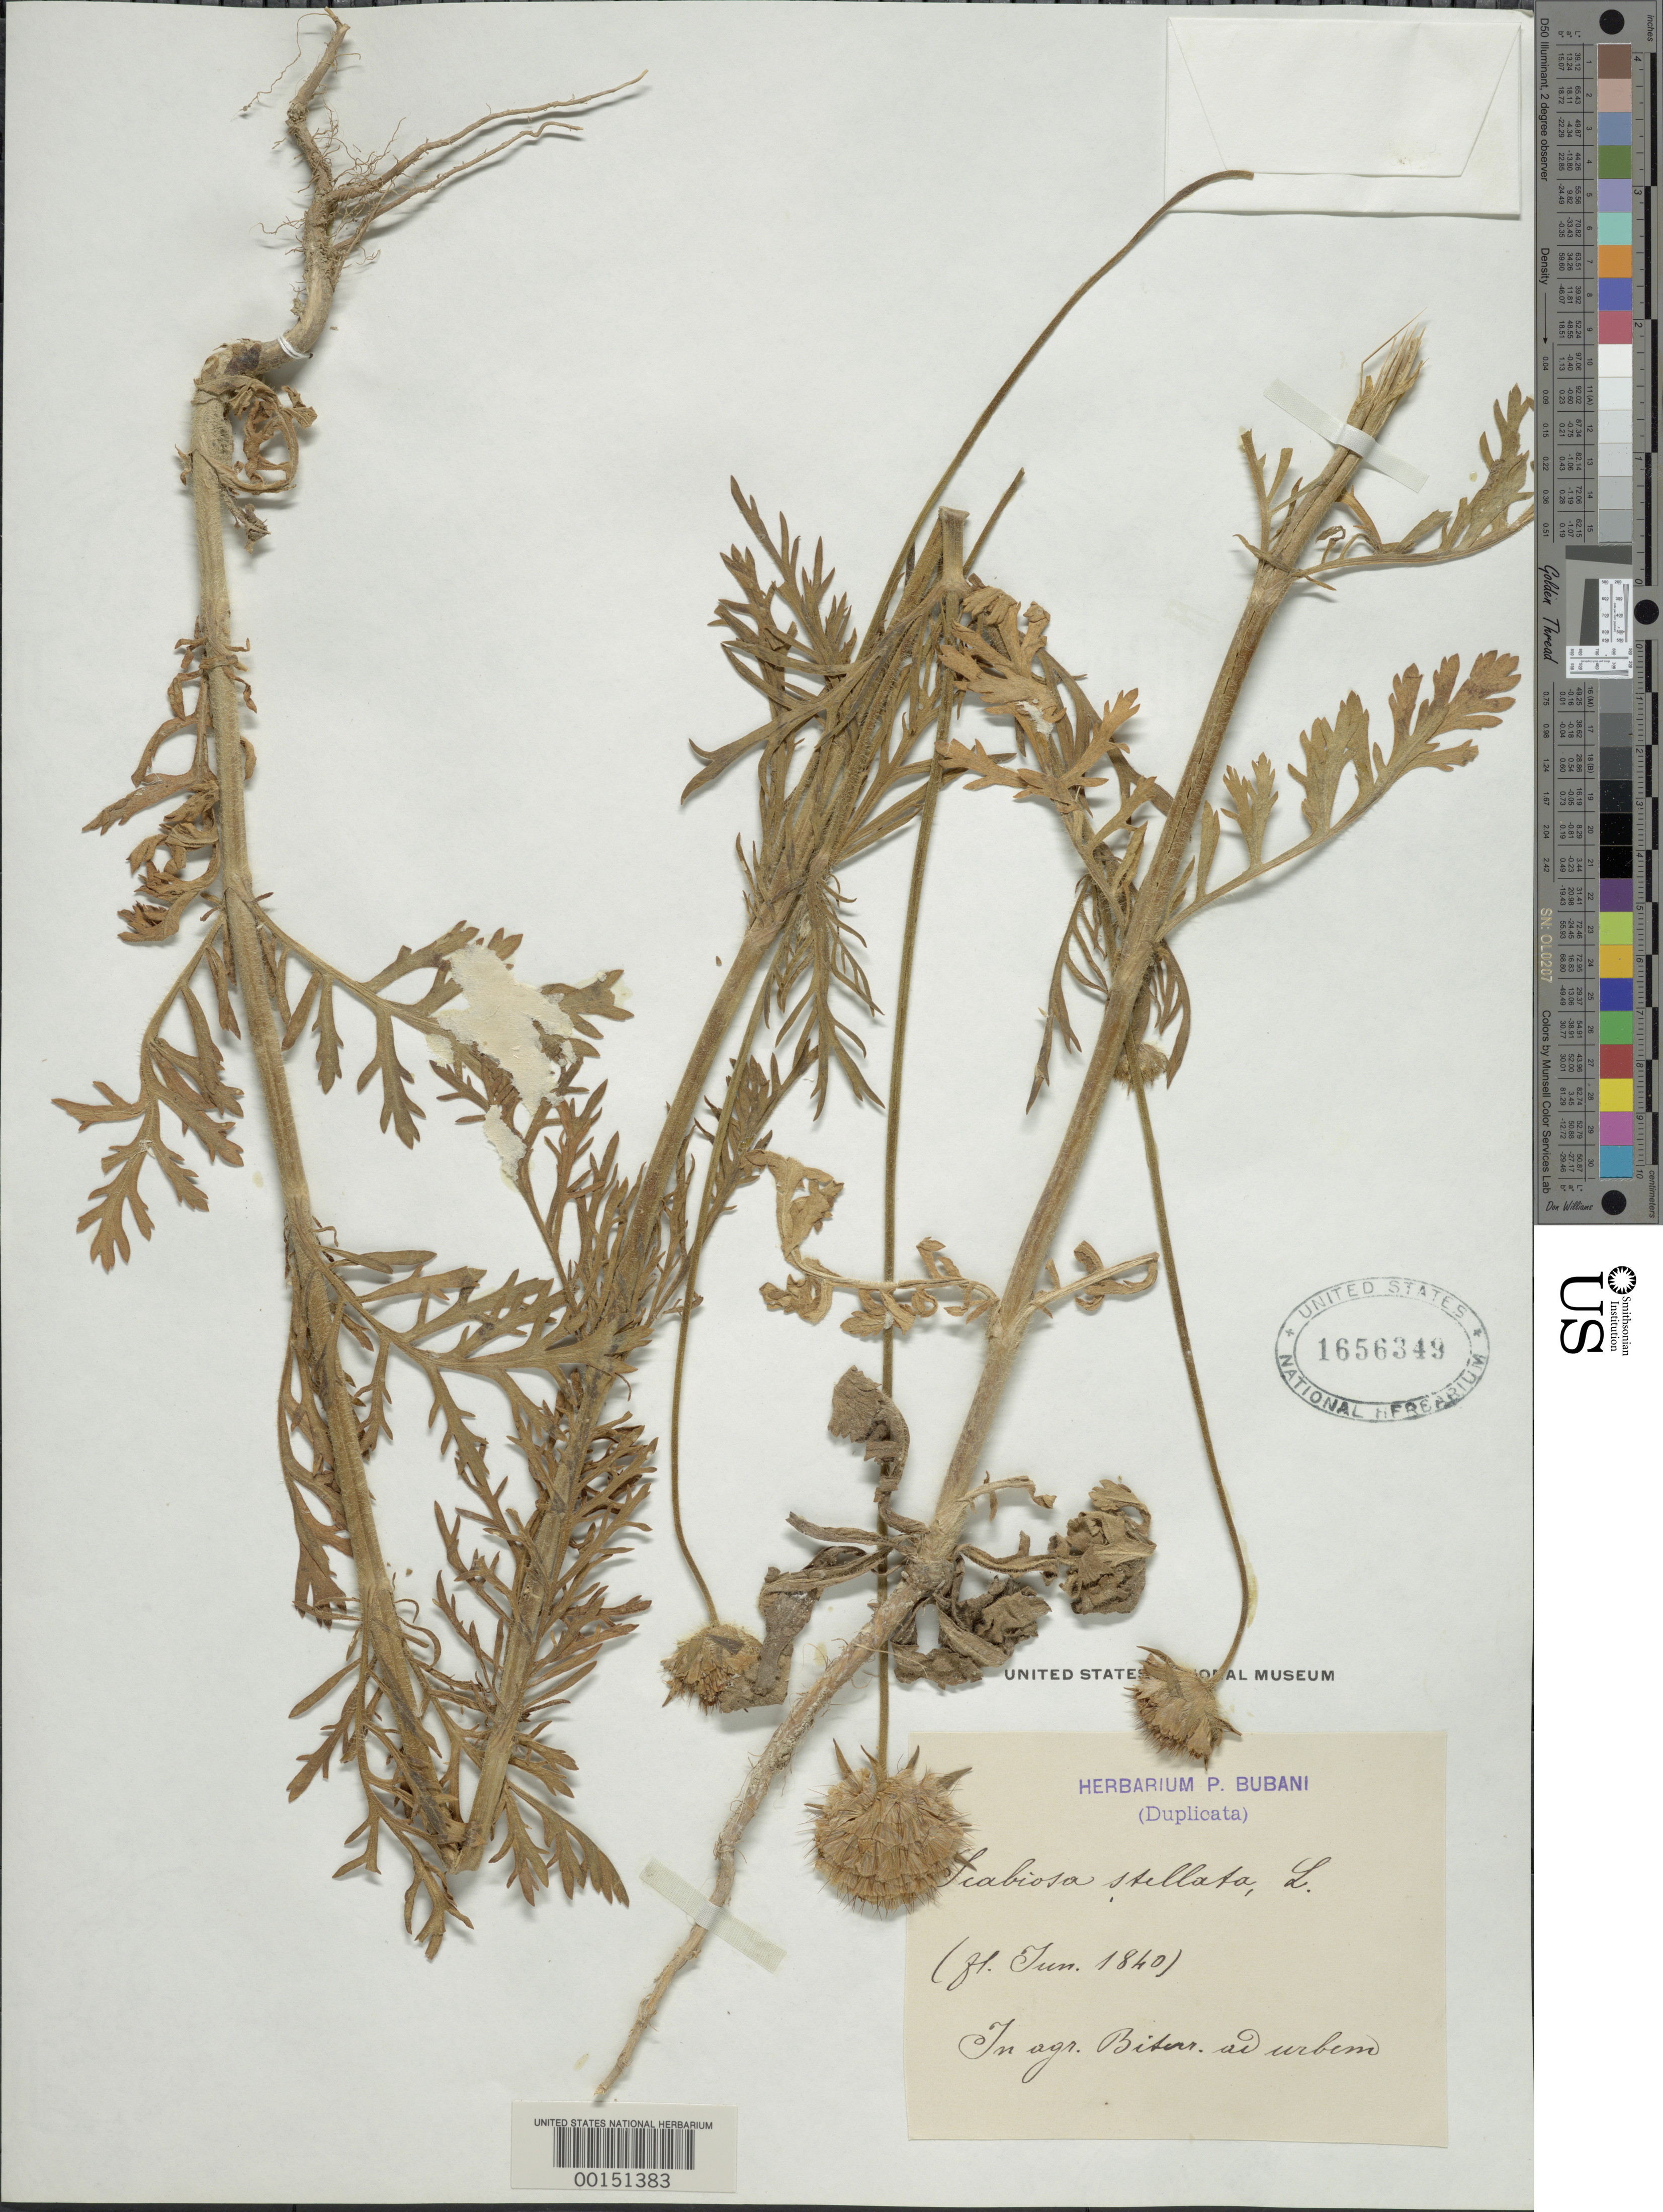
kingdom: Plantae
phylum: Tracheophyta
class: Magnoliopsida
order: Dipsacales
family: Caprifoliaceae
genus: Scabiosa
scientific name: Scabiosa stellata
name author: L.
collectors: P. Bubani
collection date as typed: Jun 1840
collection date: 1840-06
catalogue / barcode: US 1656349